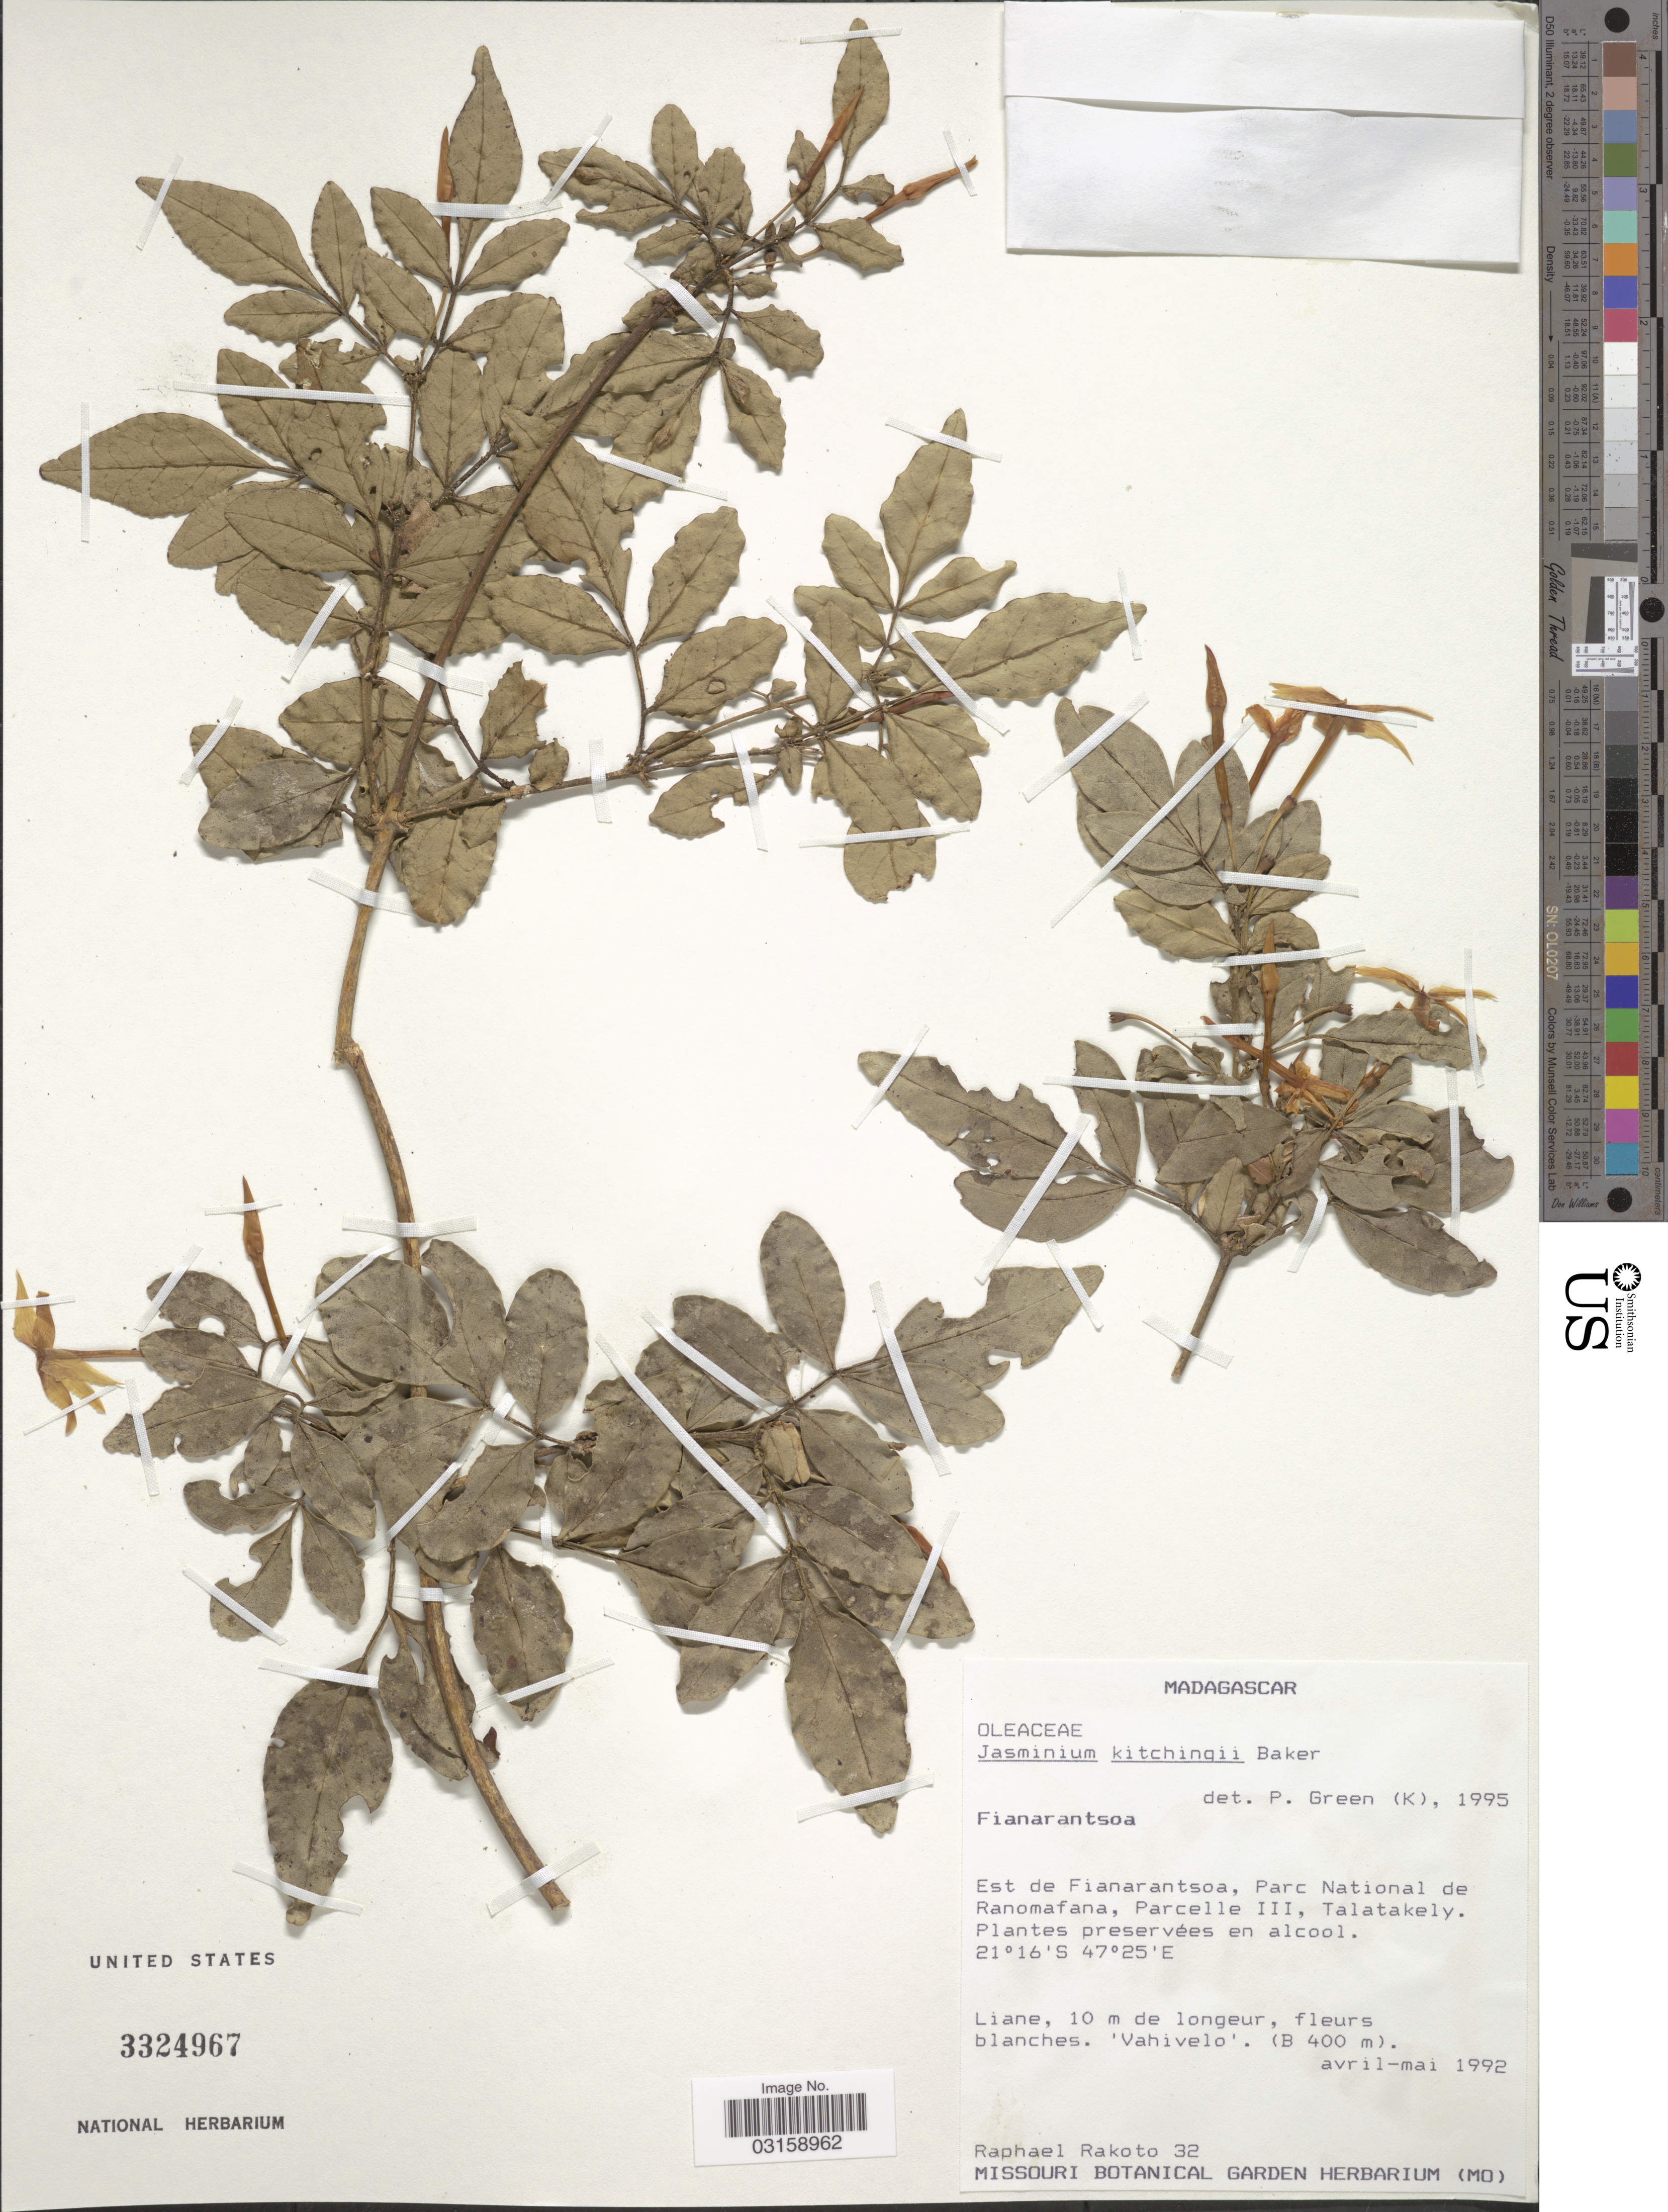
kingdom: Plantae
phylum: Tracheophyta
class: Magnoliopsida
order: Lamiales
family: Oleaceae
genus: Jasminum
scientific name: Jasminum kitchingii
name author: Baker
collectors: R. Rakoto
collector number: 32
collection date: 1992-04/1992-05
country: Madagascar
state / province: Vatovavy Fitovinany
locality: Est de Fianarantsoa, Parc National de Ranomafana, Parcelle III, Talatakely.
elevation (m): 400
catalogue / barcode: US 3324967